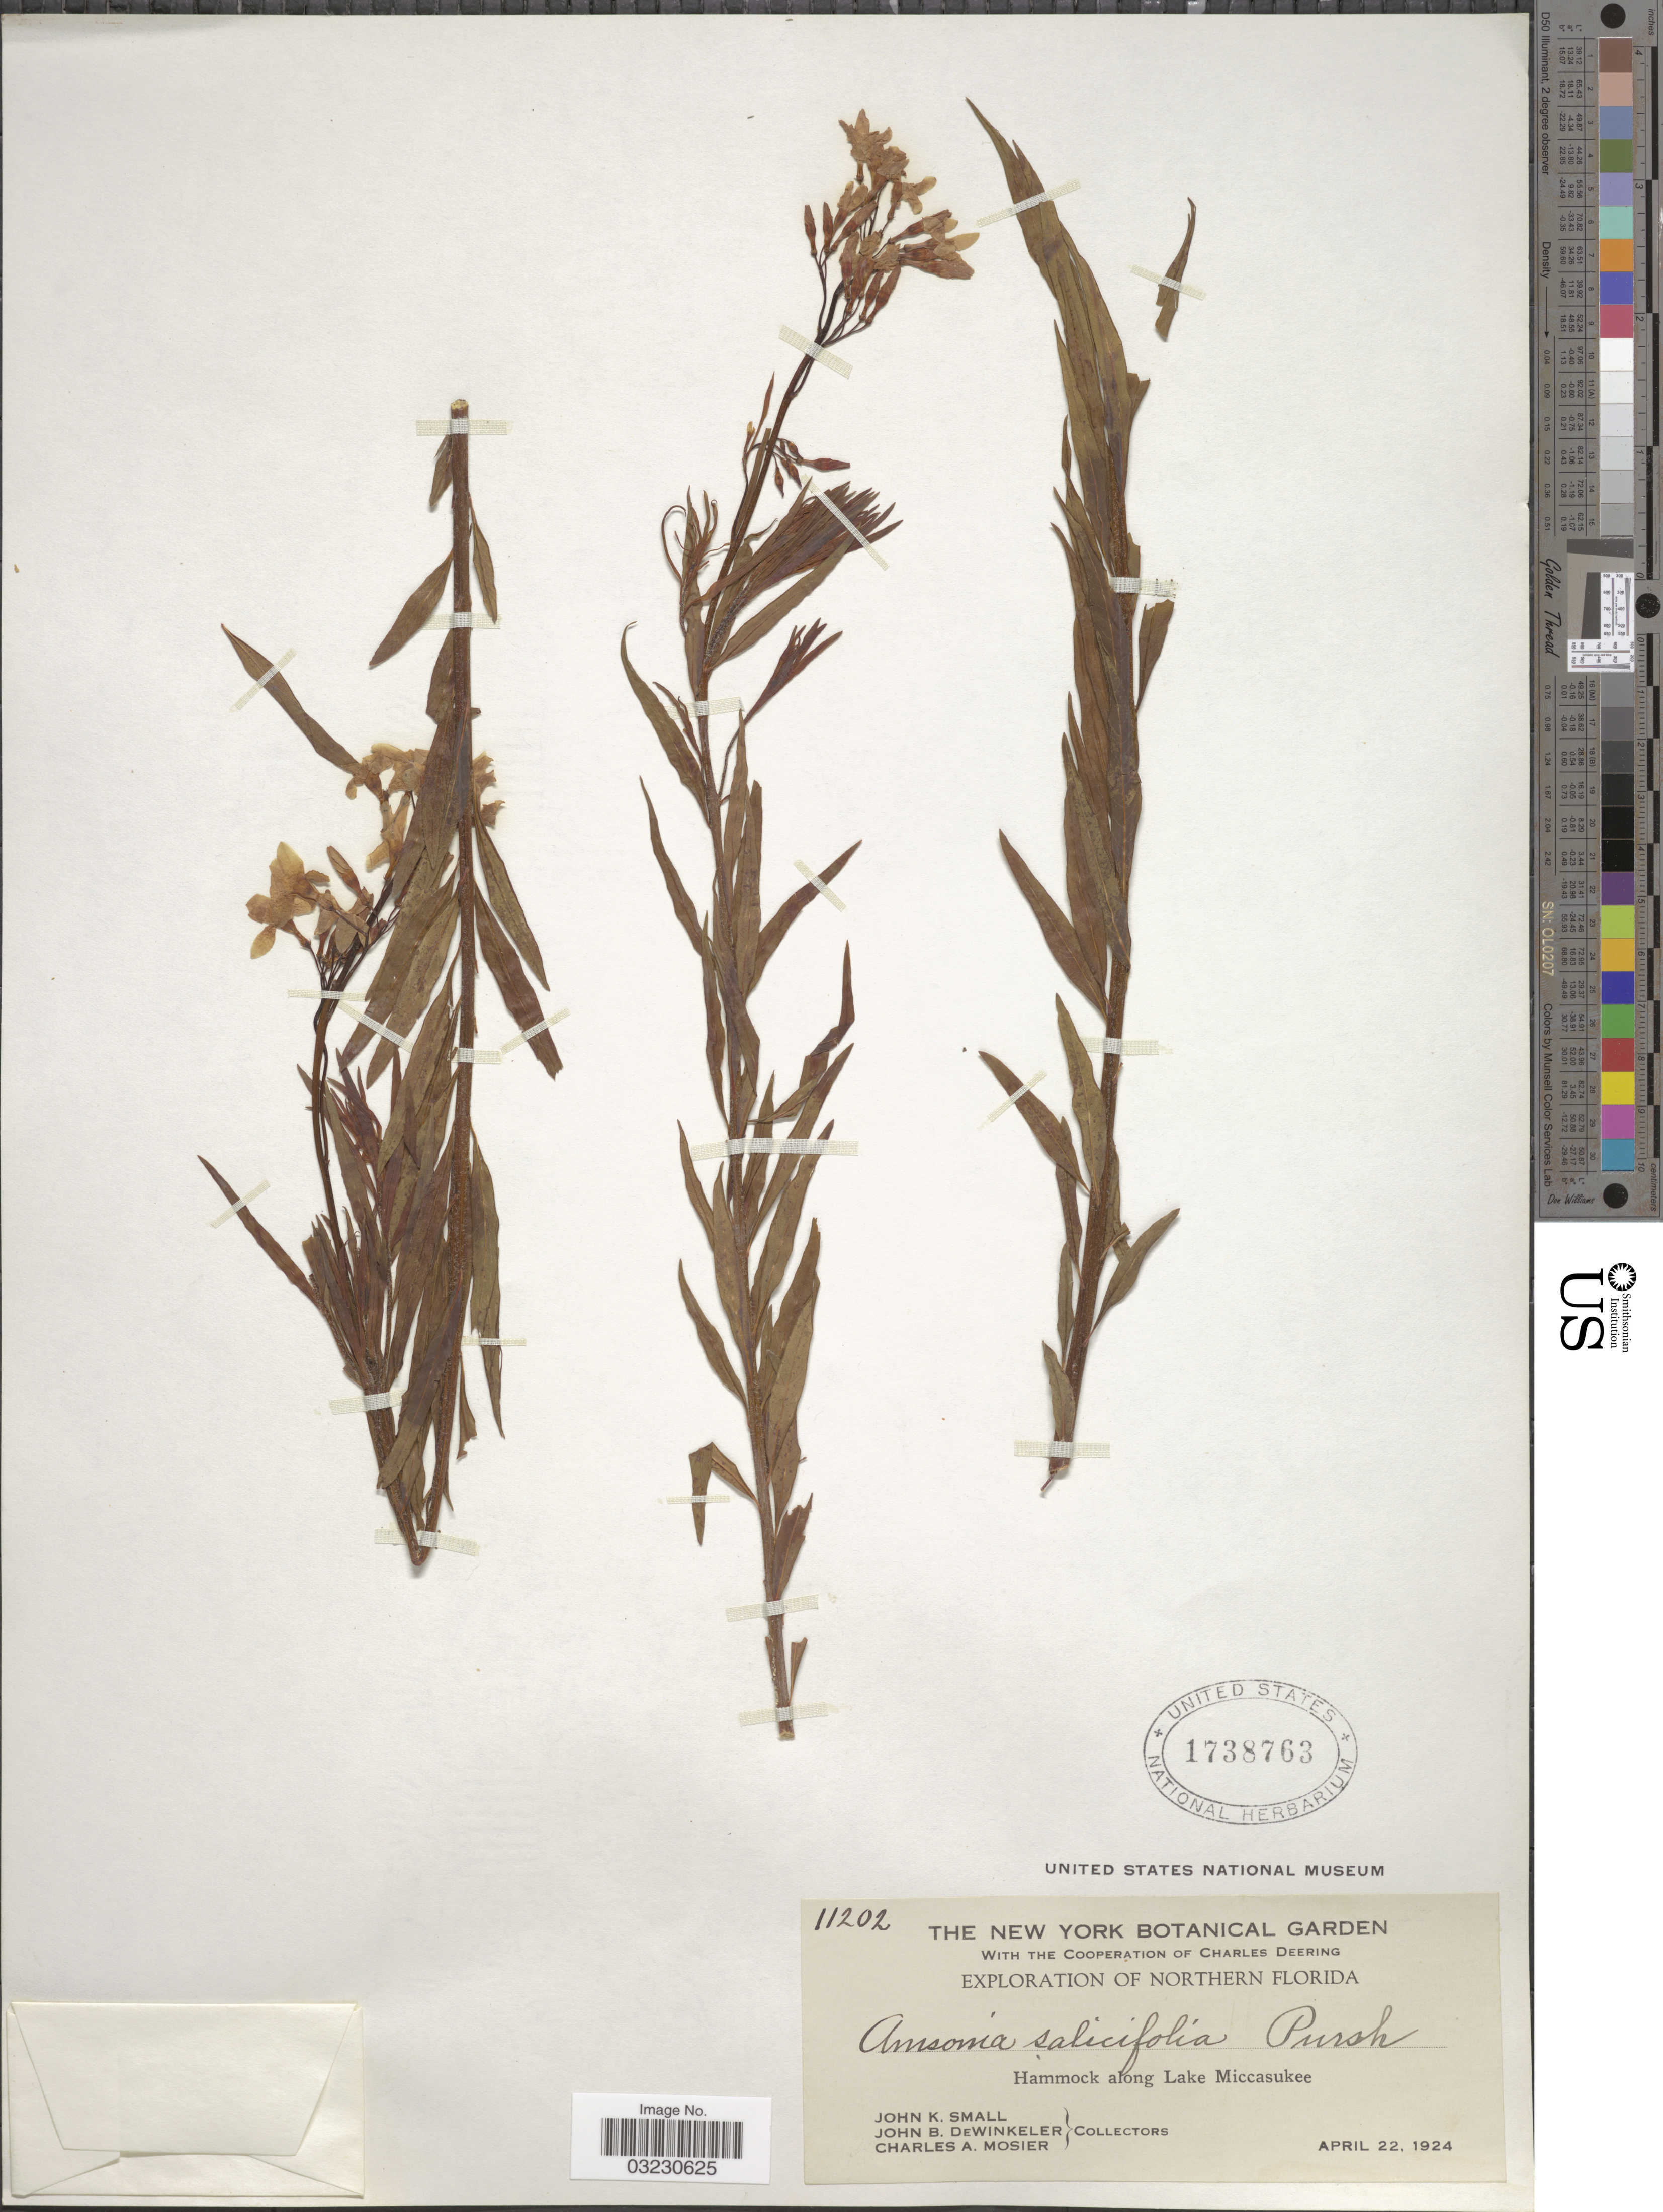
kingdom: Plantae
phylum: Tracheophyta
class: Magnoliopsida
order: Gentianales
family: Apocynaceae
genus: Amsonia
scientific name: Amsonia tenuifolia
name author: (Raf.) R.A. Harper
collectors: J. K. Small, J. B. Dewinkeler & C. A. Mosier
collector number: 11202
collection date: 1924-04-22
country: United States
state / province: Florida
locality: Northern Florida, Hammock along Lake Miccasukee.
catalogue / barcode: US 1738763